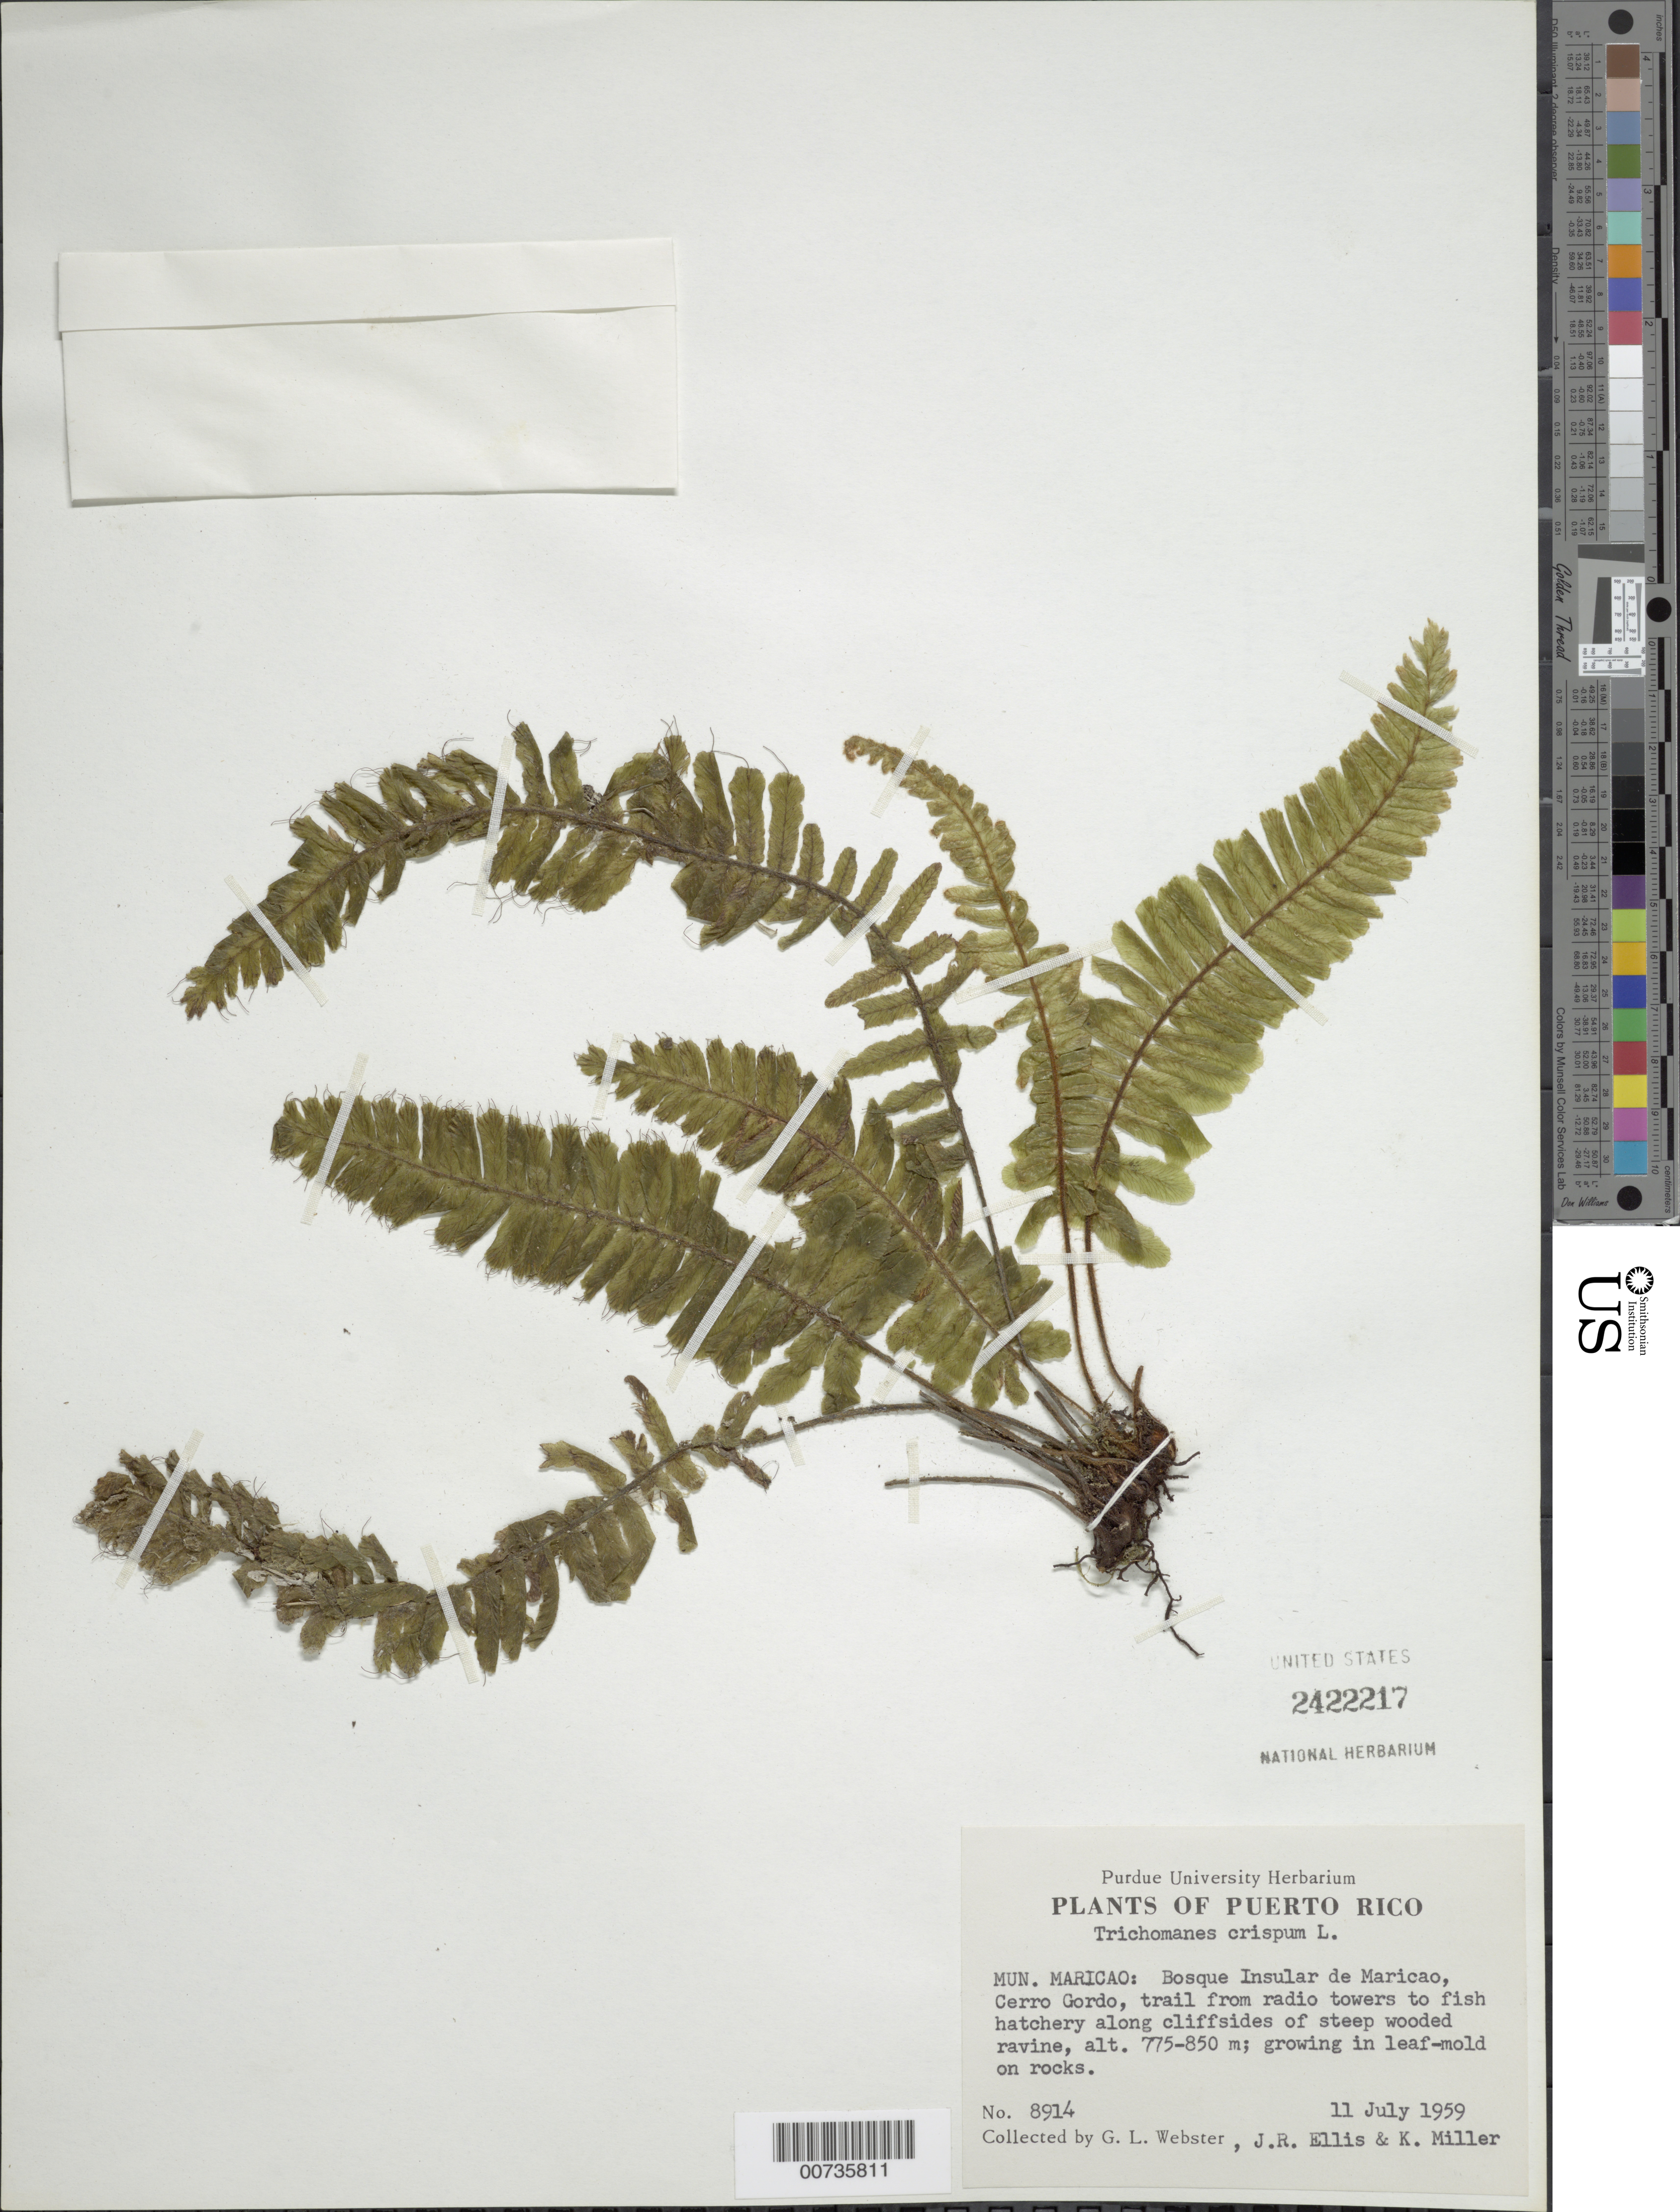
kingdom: Plantae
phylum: Tracheophyta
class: Polypodiopsida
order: Hymenophyllales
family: Hymenophyllaceae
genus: Trichomanes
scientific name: Trichomanes crispum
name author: L.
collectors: G. L. Webster, J. R. Ellis & K. Miller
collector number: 8914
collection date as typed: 11 Jul 1959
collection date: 1959-07-11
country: Puerto Rico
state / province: Maricao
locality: Bosque Insular de Maricao, Cerro Gordo, trail from radio towers to fish hatchery along cliffsides of steep wooded ravine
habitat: Growing in leaf-mold on rocks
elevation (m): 775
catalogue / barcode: US 2422217